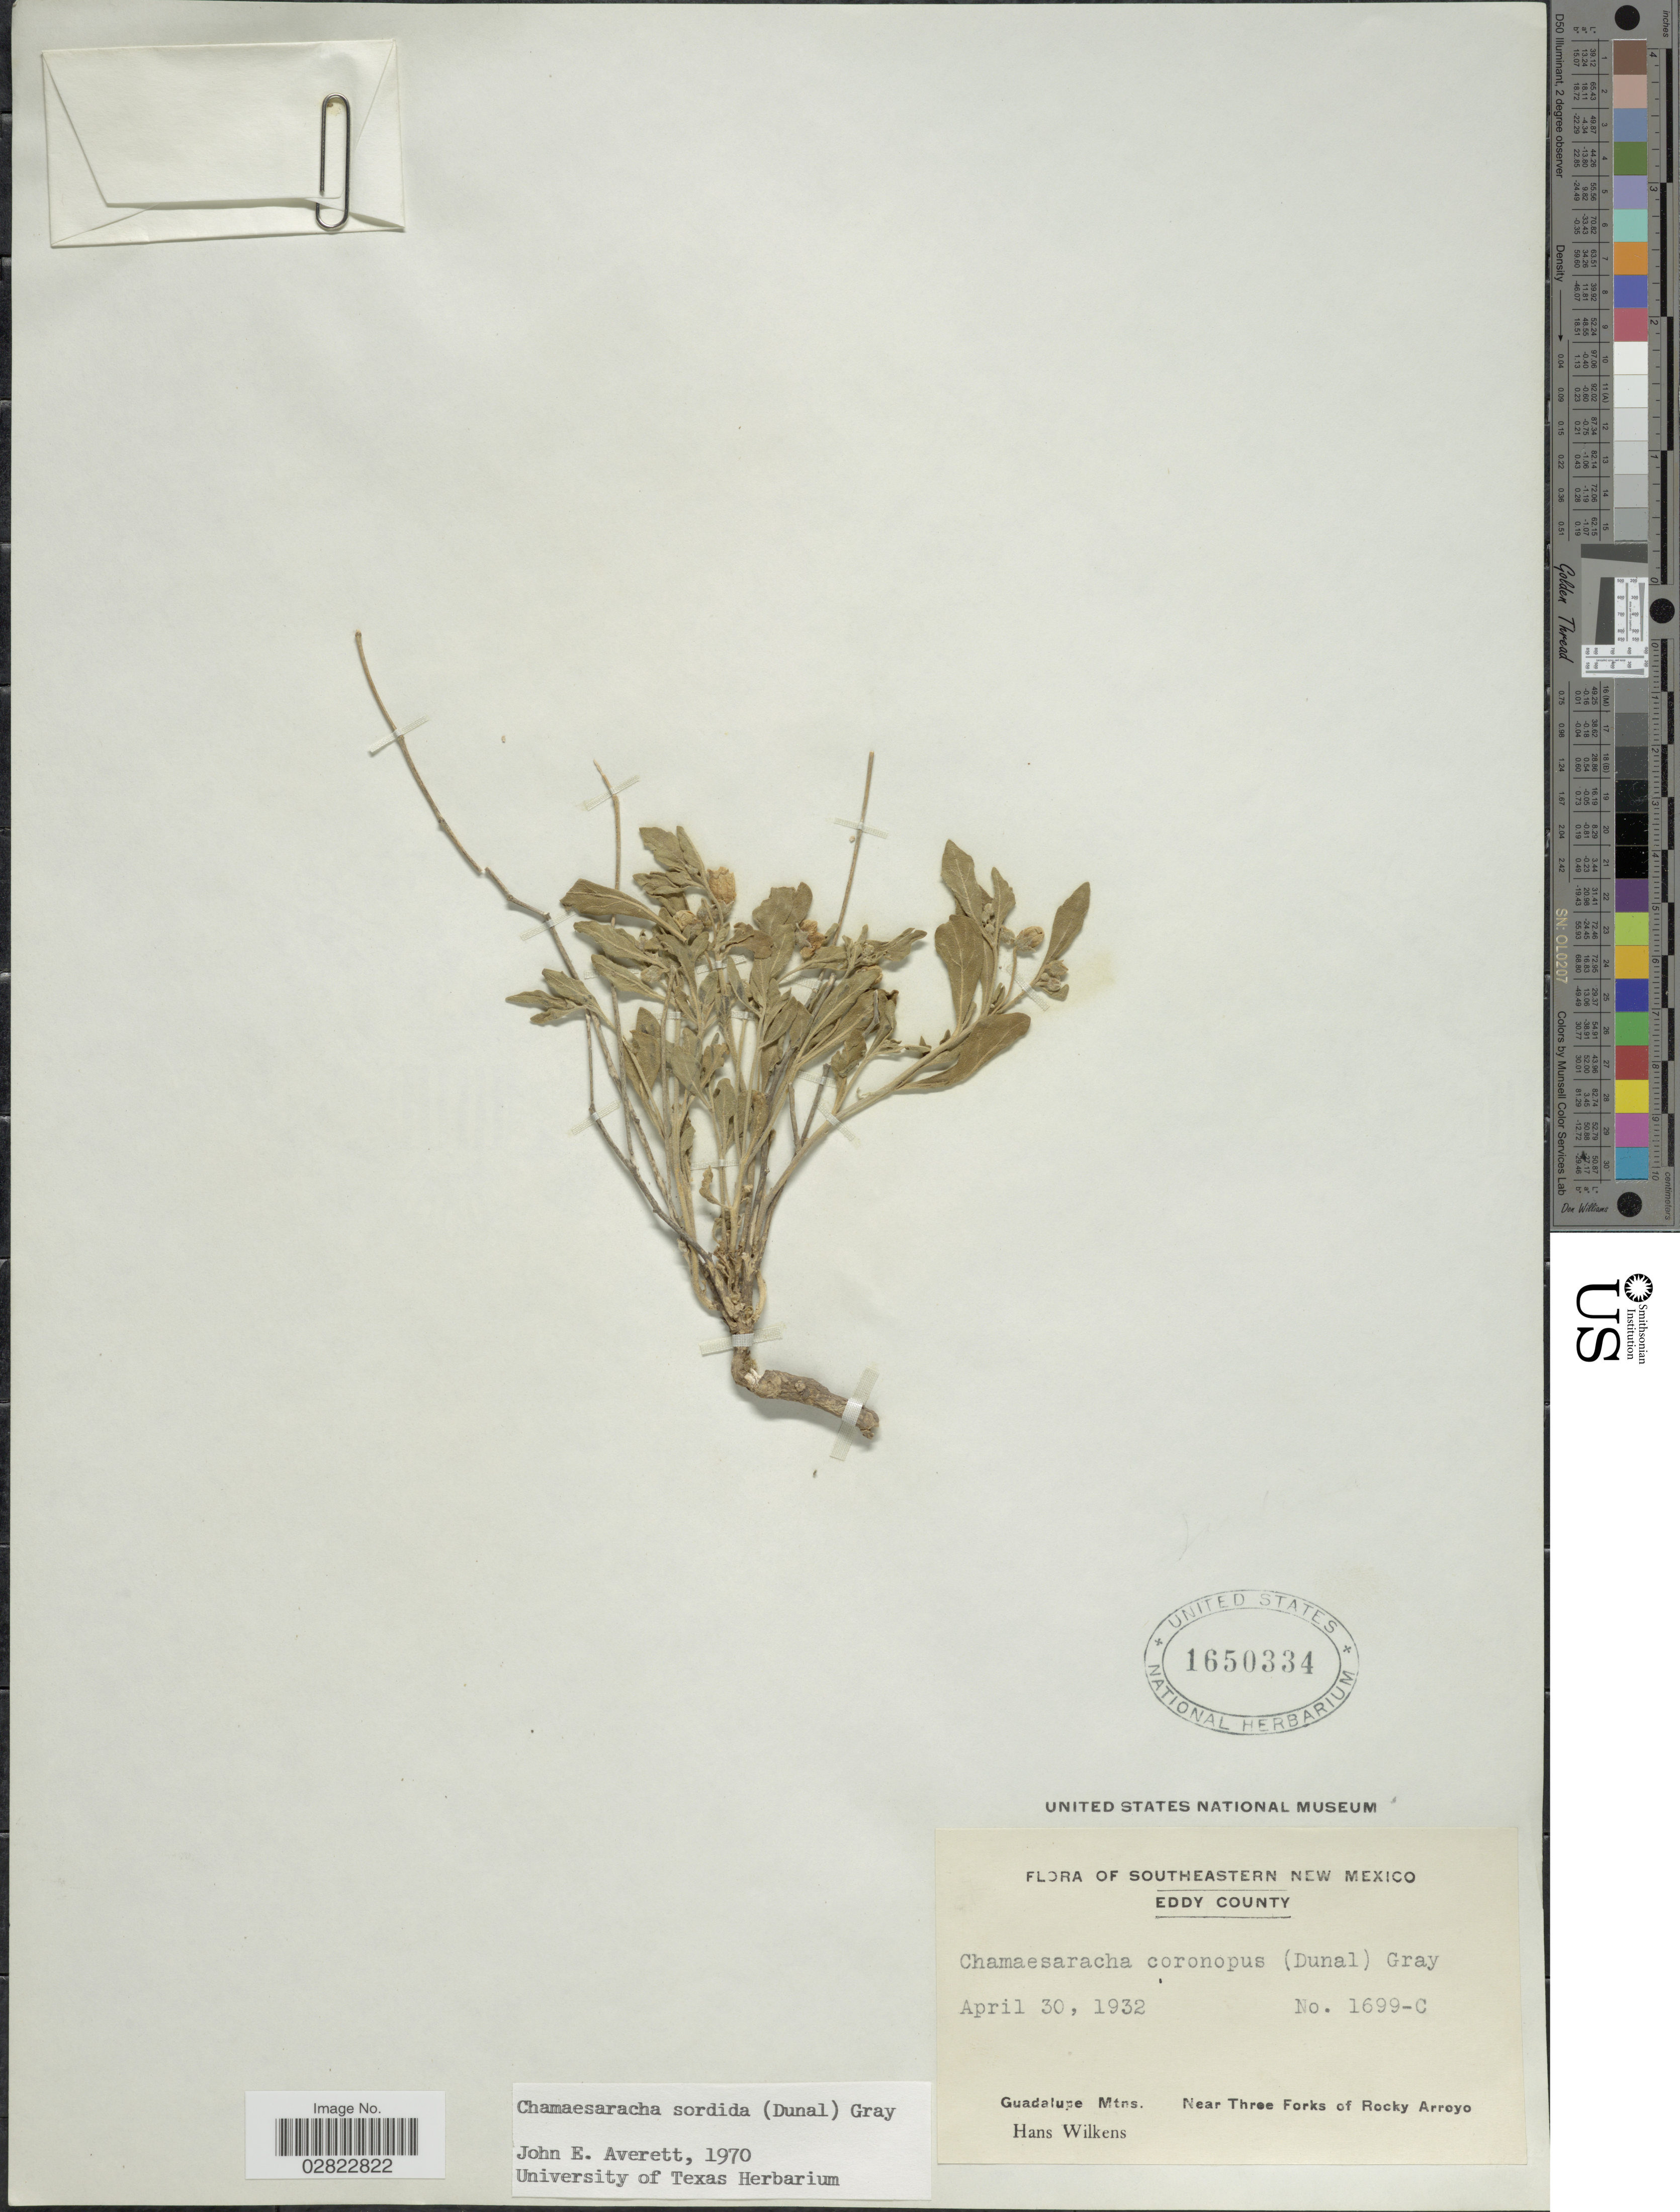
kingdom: Plantae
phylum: Tracheophyta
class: Magnoliopsida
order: Solanales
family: Solanaceae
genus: Chamaesaracha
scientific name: Chamaesaracha sordida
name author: (Dunal) S.F. Gray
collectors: H. Wilkens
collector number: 1699-C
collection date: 1932-04-30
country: United States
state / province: New Mexico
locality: Southeastern New Mexico, Eddy County, Guadalupe Mtns., near Three Forks of Rocky Arroyo.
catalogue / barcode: US 1650334